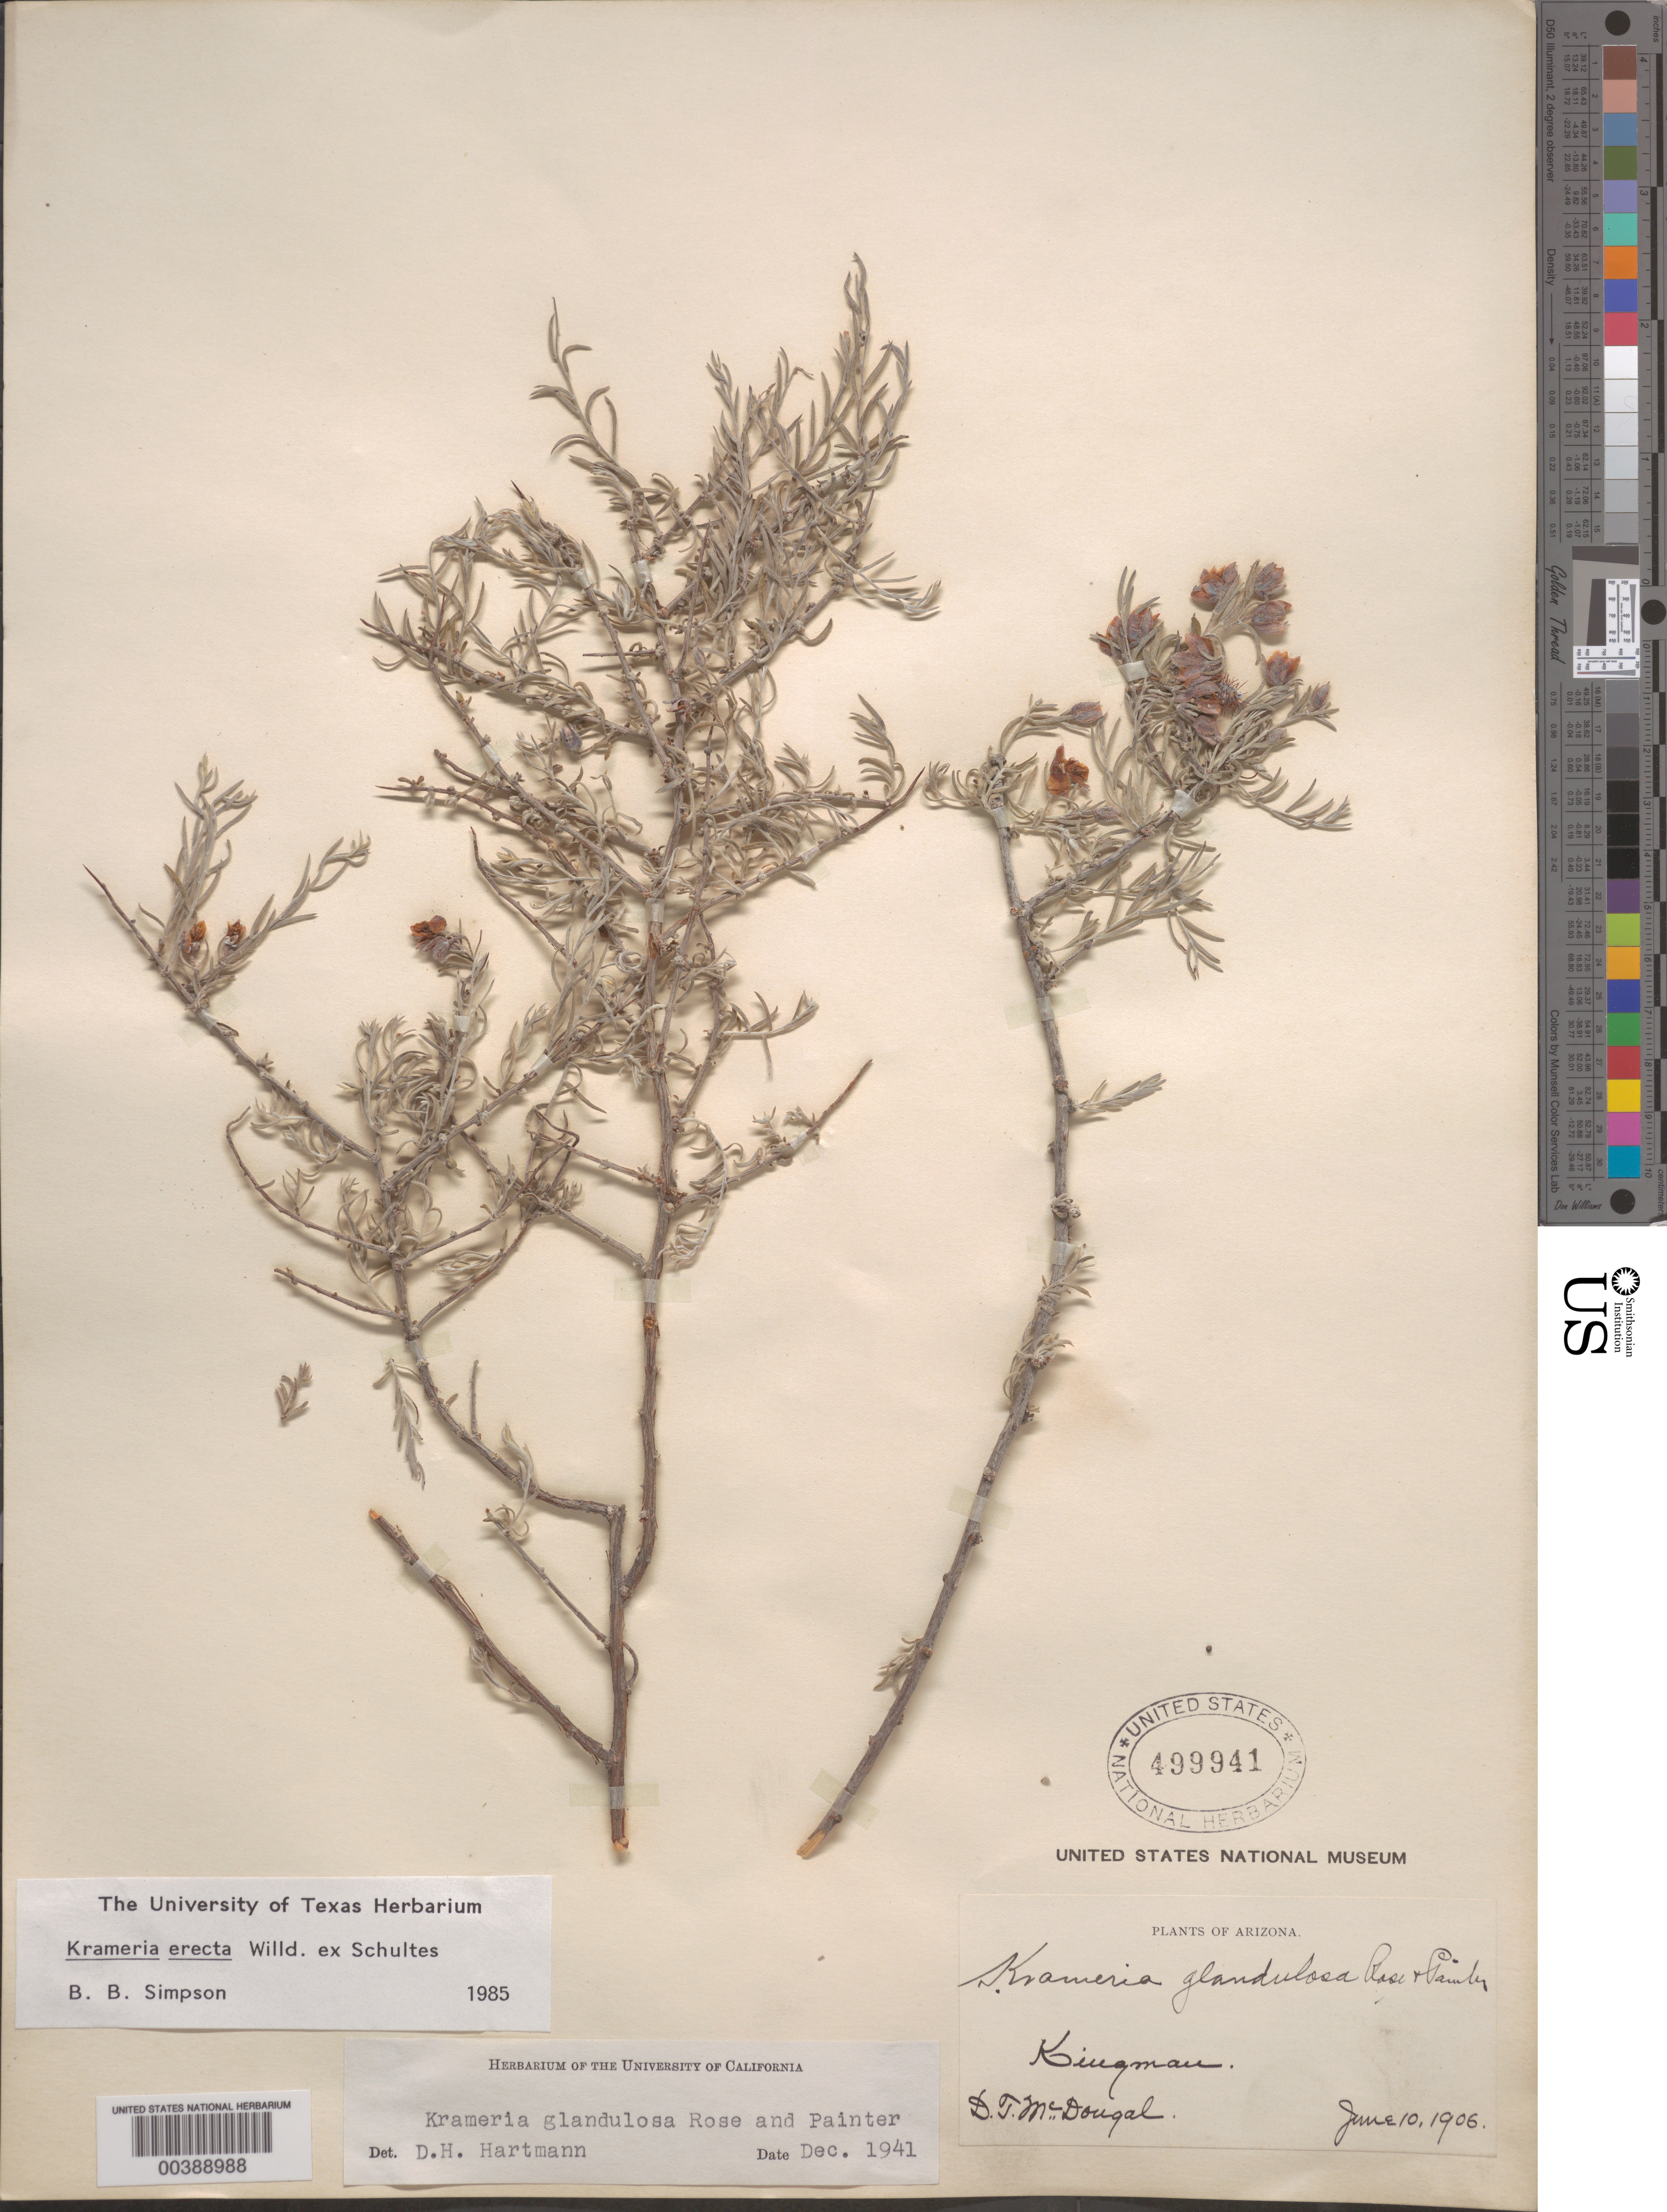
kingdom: Plantae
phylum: Tracheophyta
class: Magnoliopsida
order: Zygophyllales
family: Krameriaceae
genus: Krameria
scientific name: Krameria glandulosa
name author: Rose & J.H. Painter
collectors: D. T. MacDougal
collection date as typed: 10 Jun 1906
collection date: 1906-06-10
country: United States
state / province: Arizona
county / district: Mohave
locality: Kingman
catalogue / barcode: US 499941